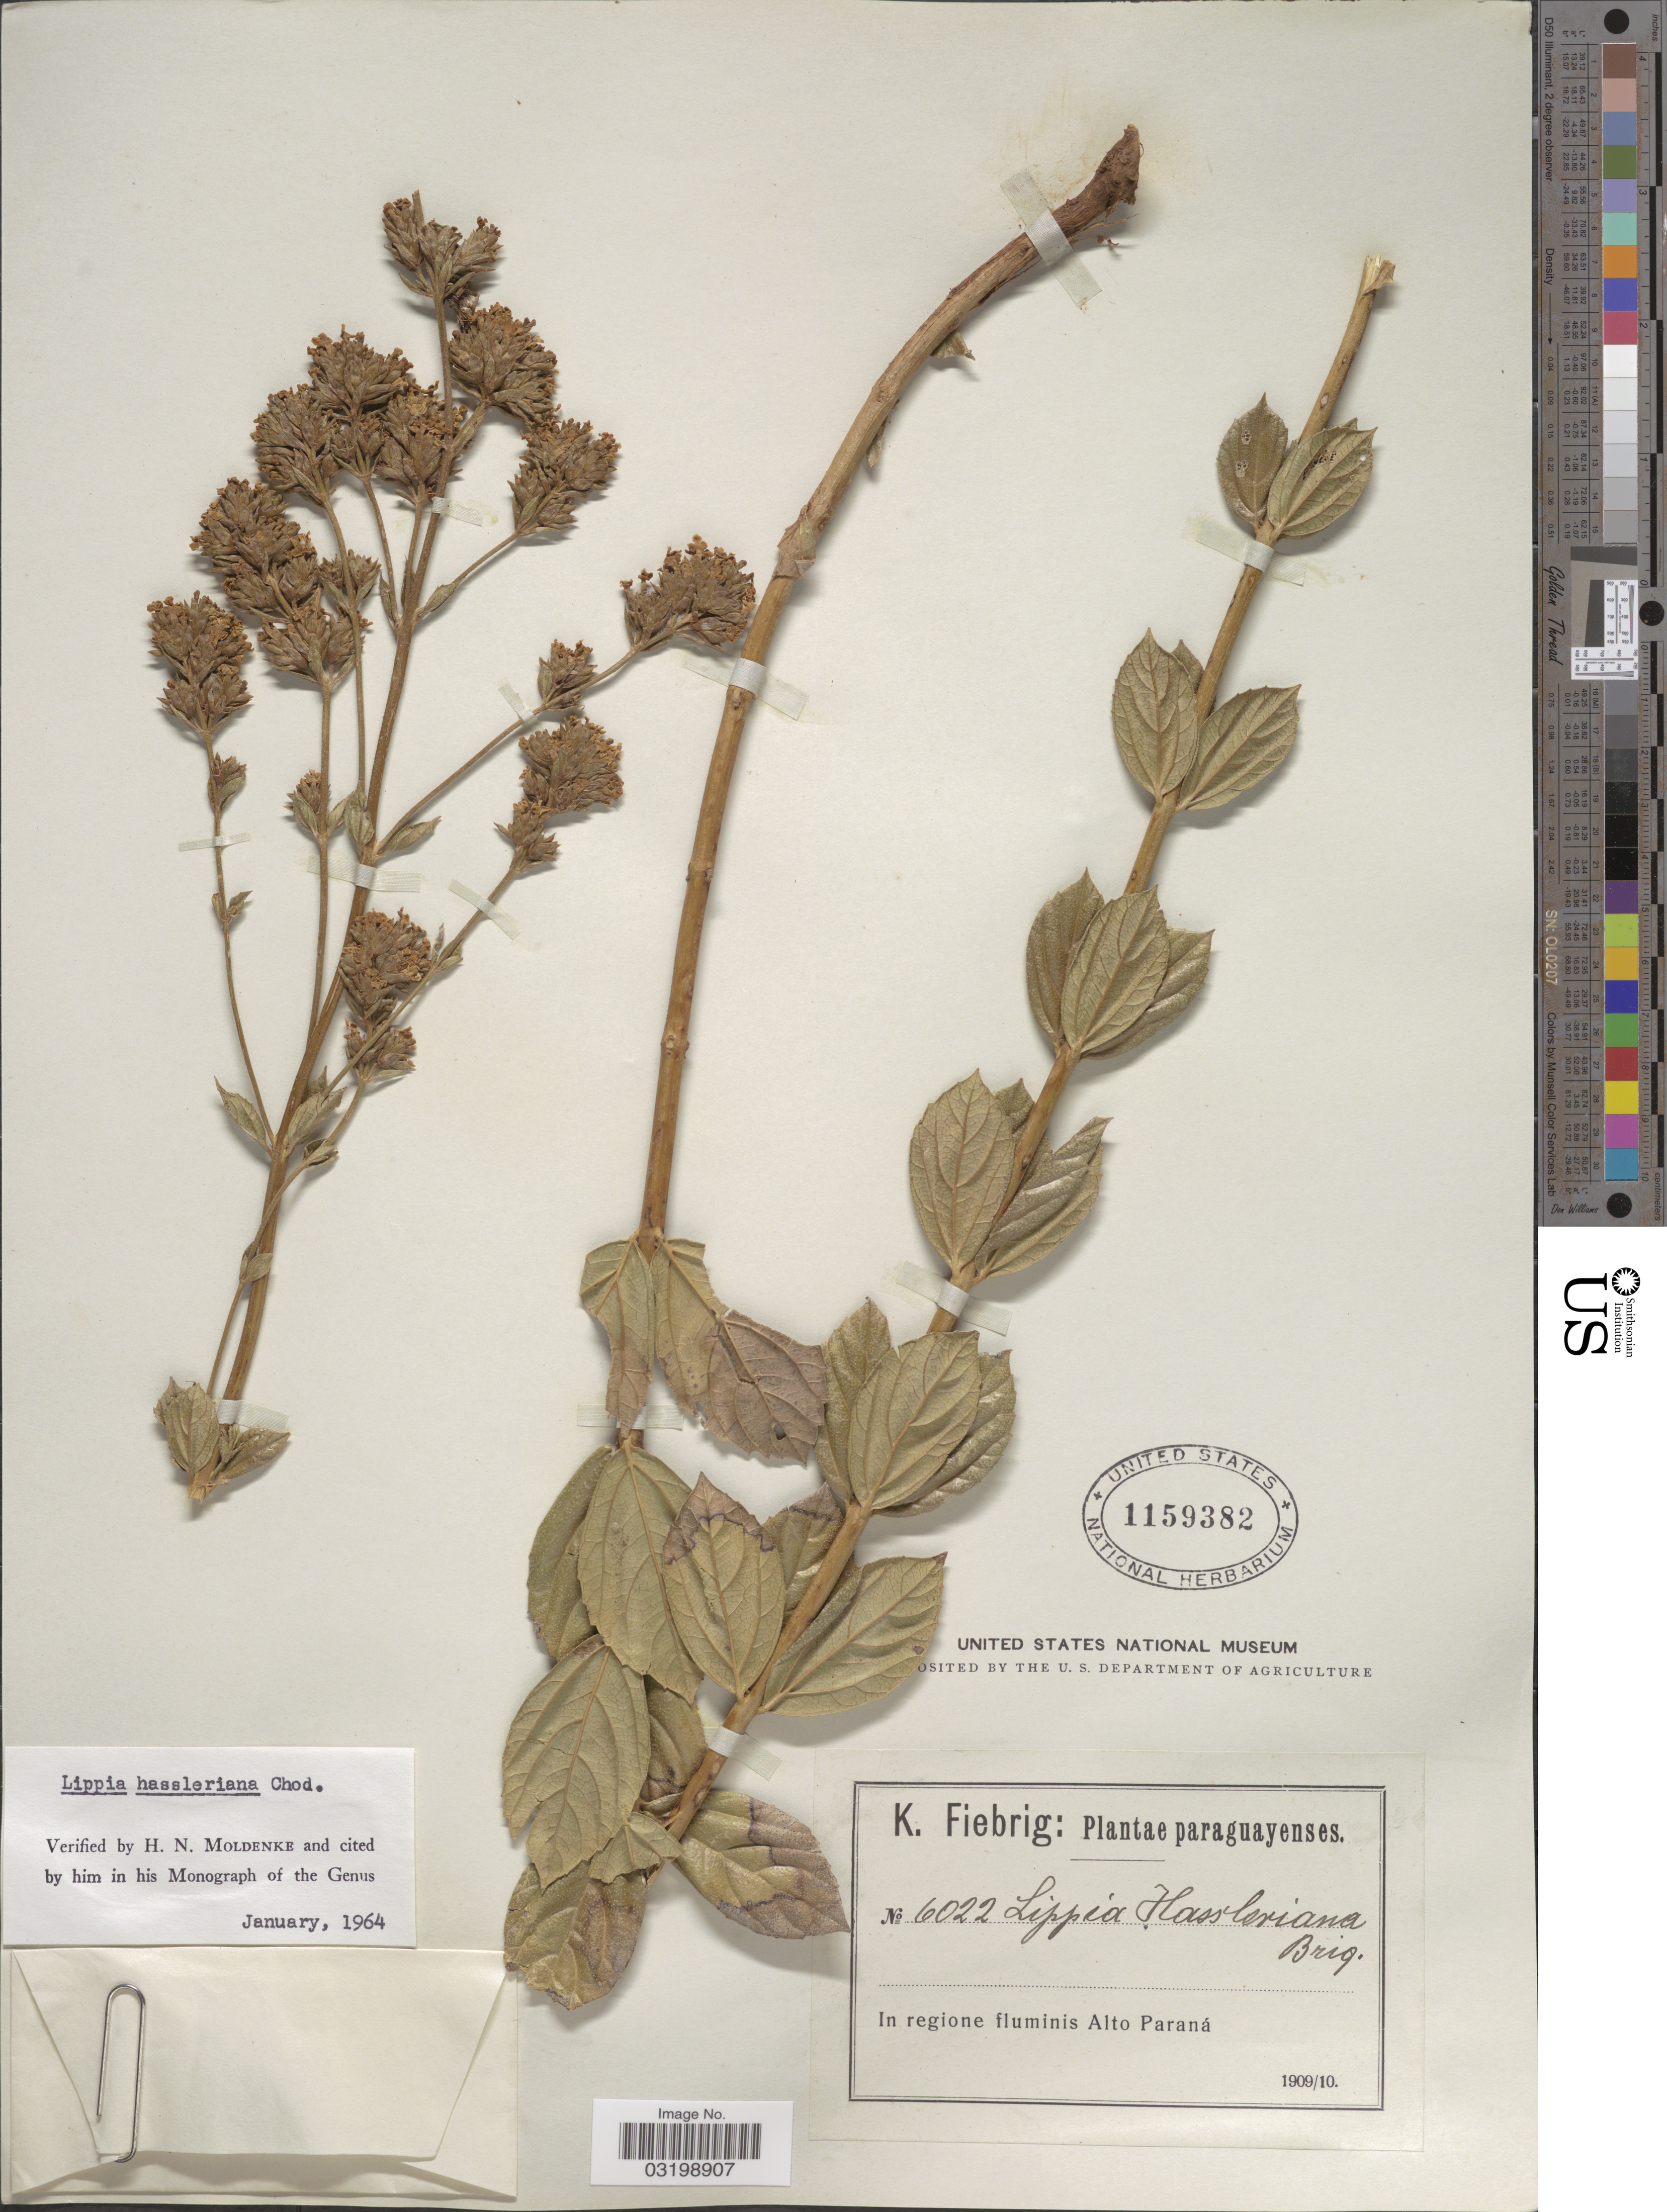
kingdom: Plantae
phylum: Tracheophyta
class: Magnoliopsida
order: Lamiales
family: Verbenaceae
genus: Lippia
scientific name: Lippia hassleriana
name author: Chodat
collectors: K. Fiebrig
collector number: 6022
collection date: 1909/1910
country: Paraguay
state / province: Alto Parana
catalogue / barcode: US 1159382